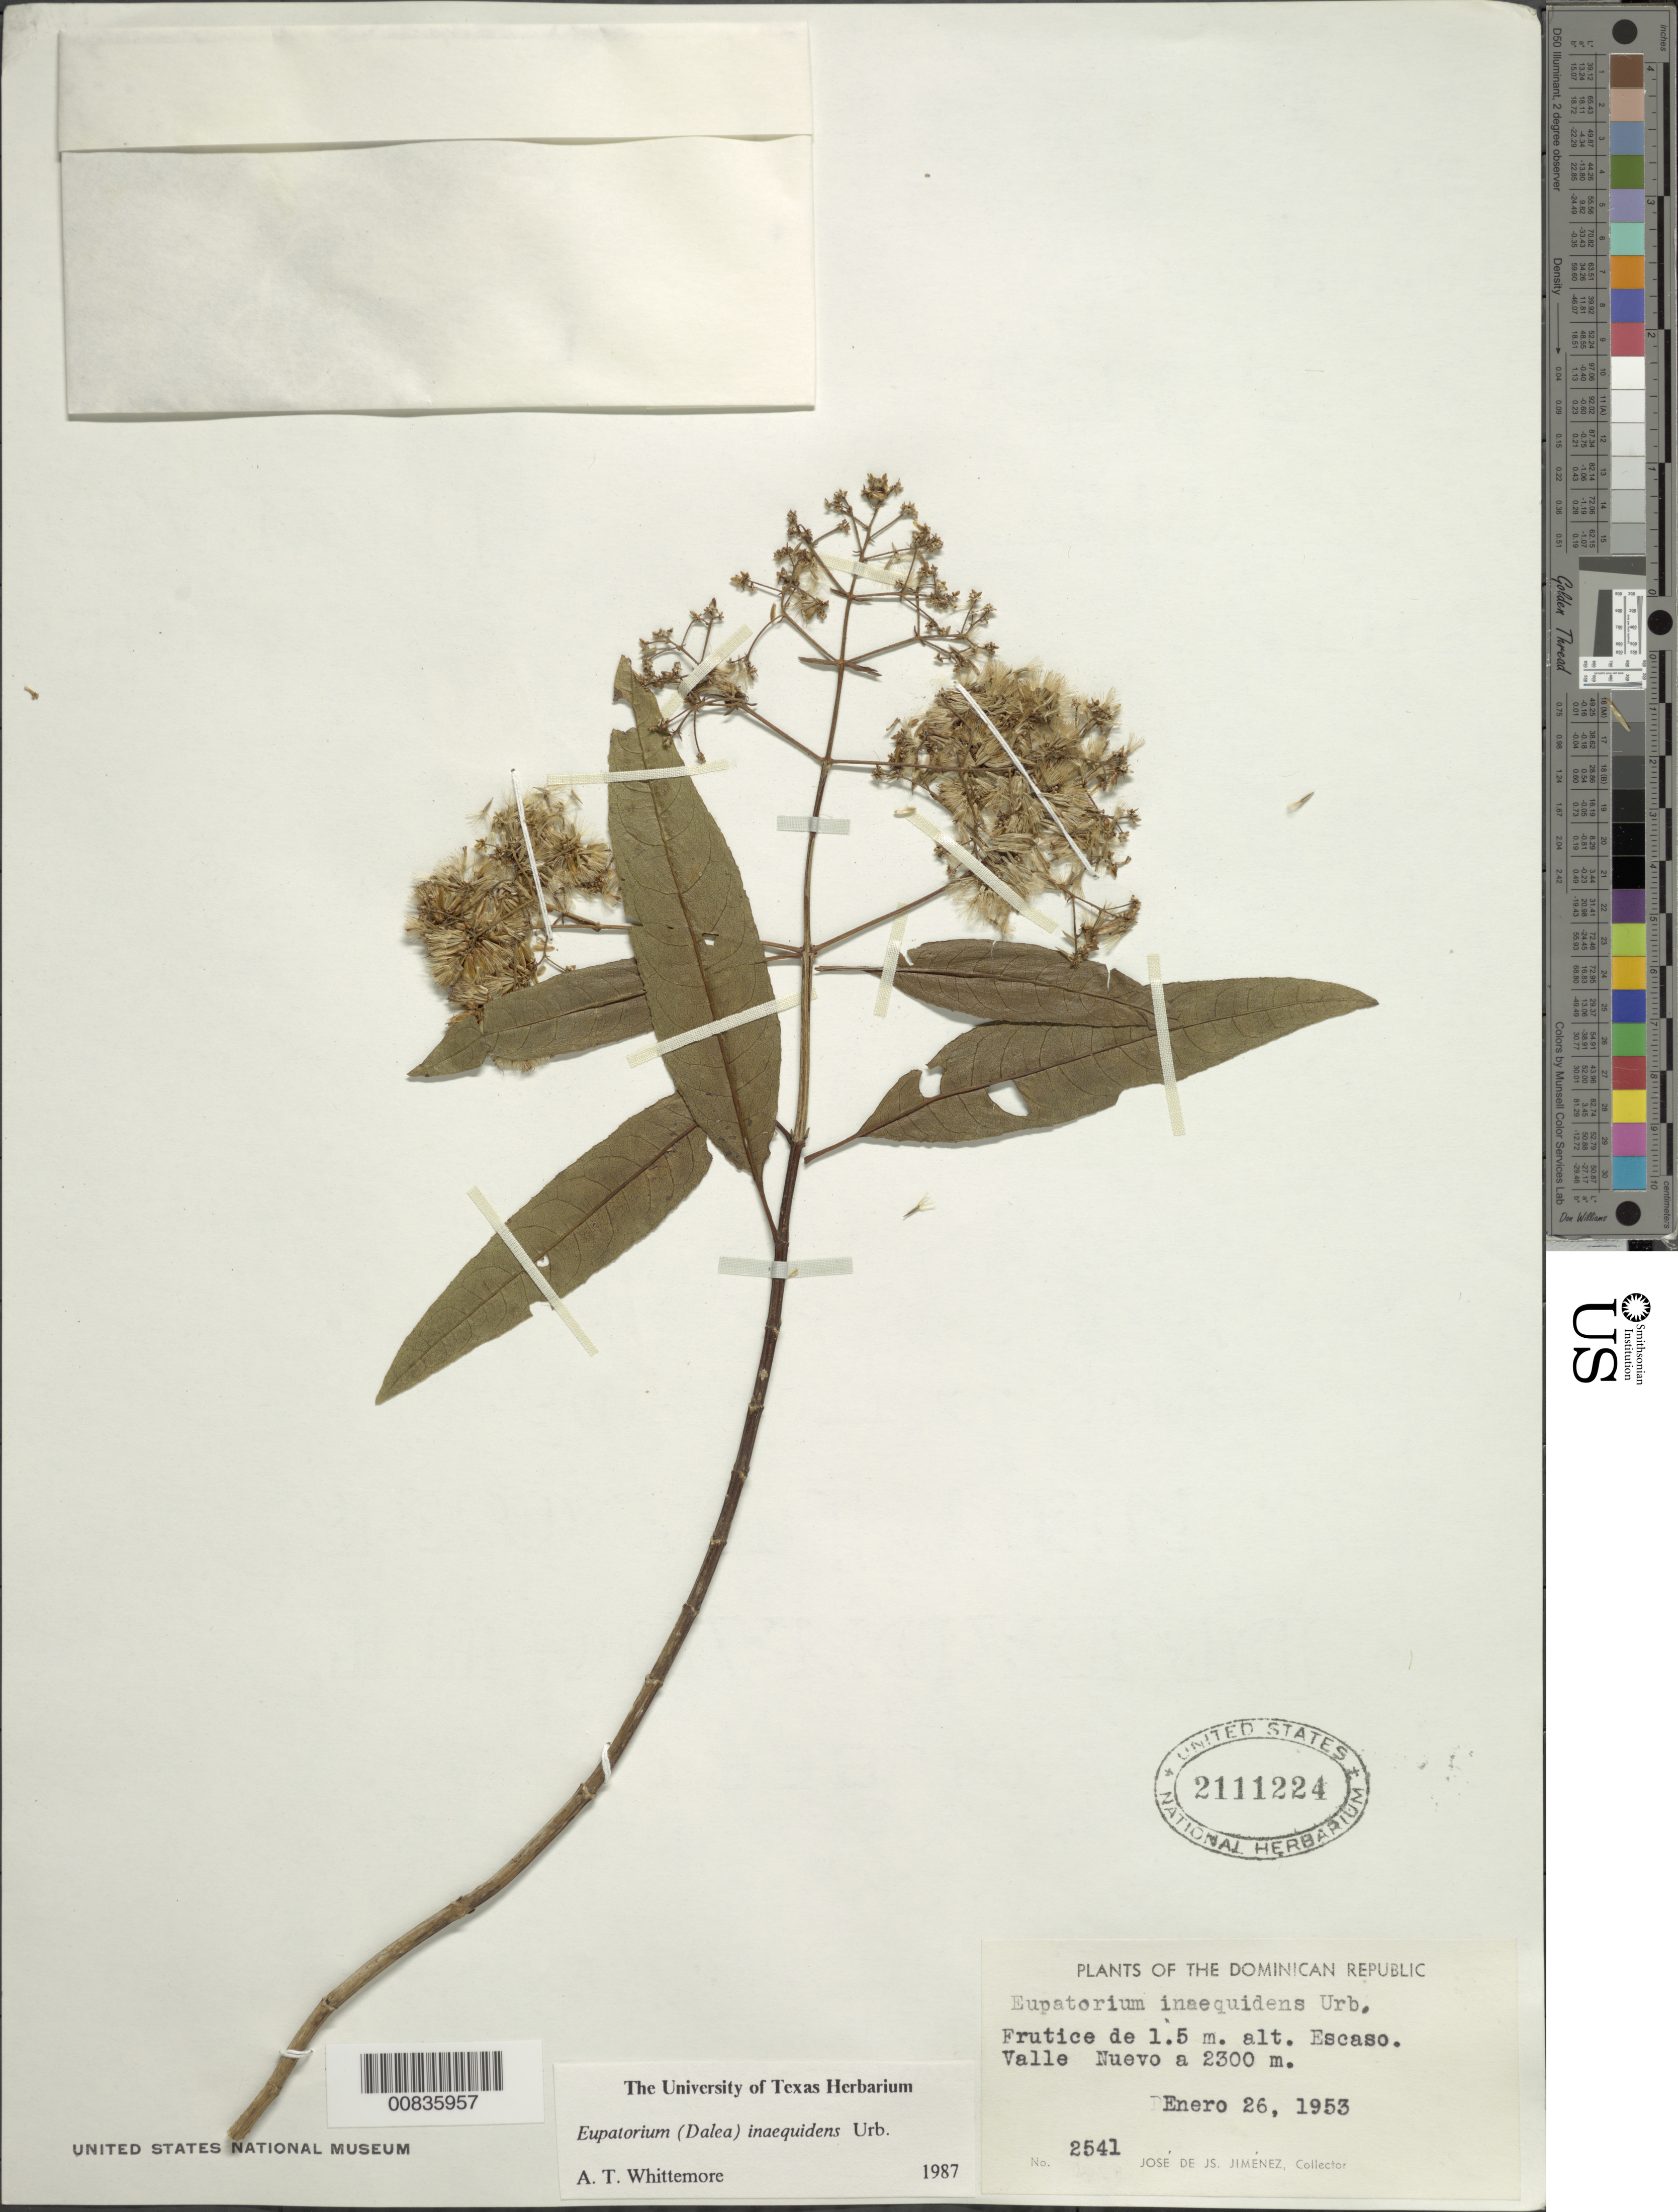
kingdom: Plantae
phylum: Tracheophyta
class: Magnoliopsida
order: Asterales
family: Asteraceae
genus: Critonia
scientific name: Critonia inaequidens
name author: (Urb.) R.M. King & H. Rob.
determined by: Whittemore, A. T.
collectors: J. J. Jiménez Almonte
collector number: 2541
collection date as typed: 26 Jan 1953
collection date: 1953-01-26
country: Dominican Republic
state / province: La Vega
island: Hispaniola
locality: Valle Nuevo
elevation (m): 2300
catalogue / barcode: US 2111224